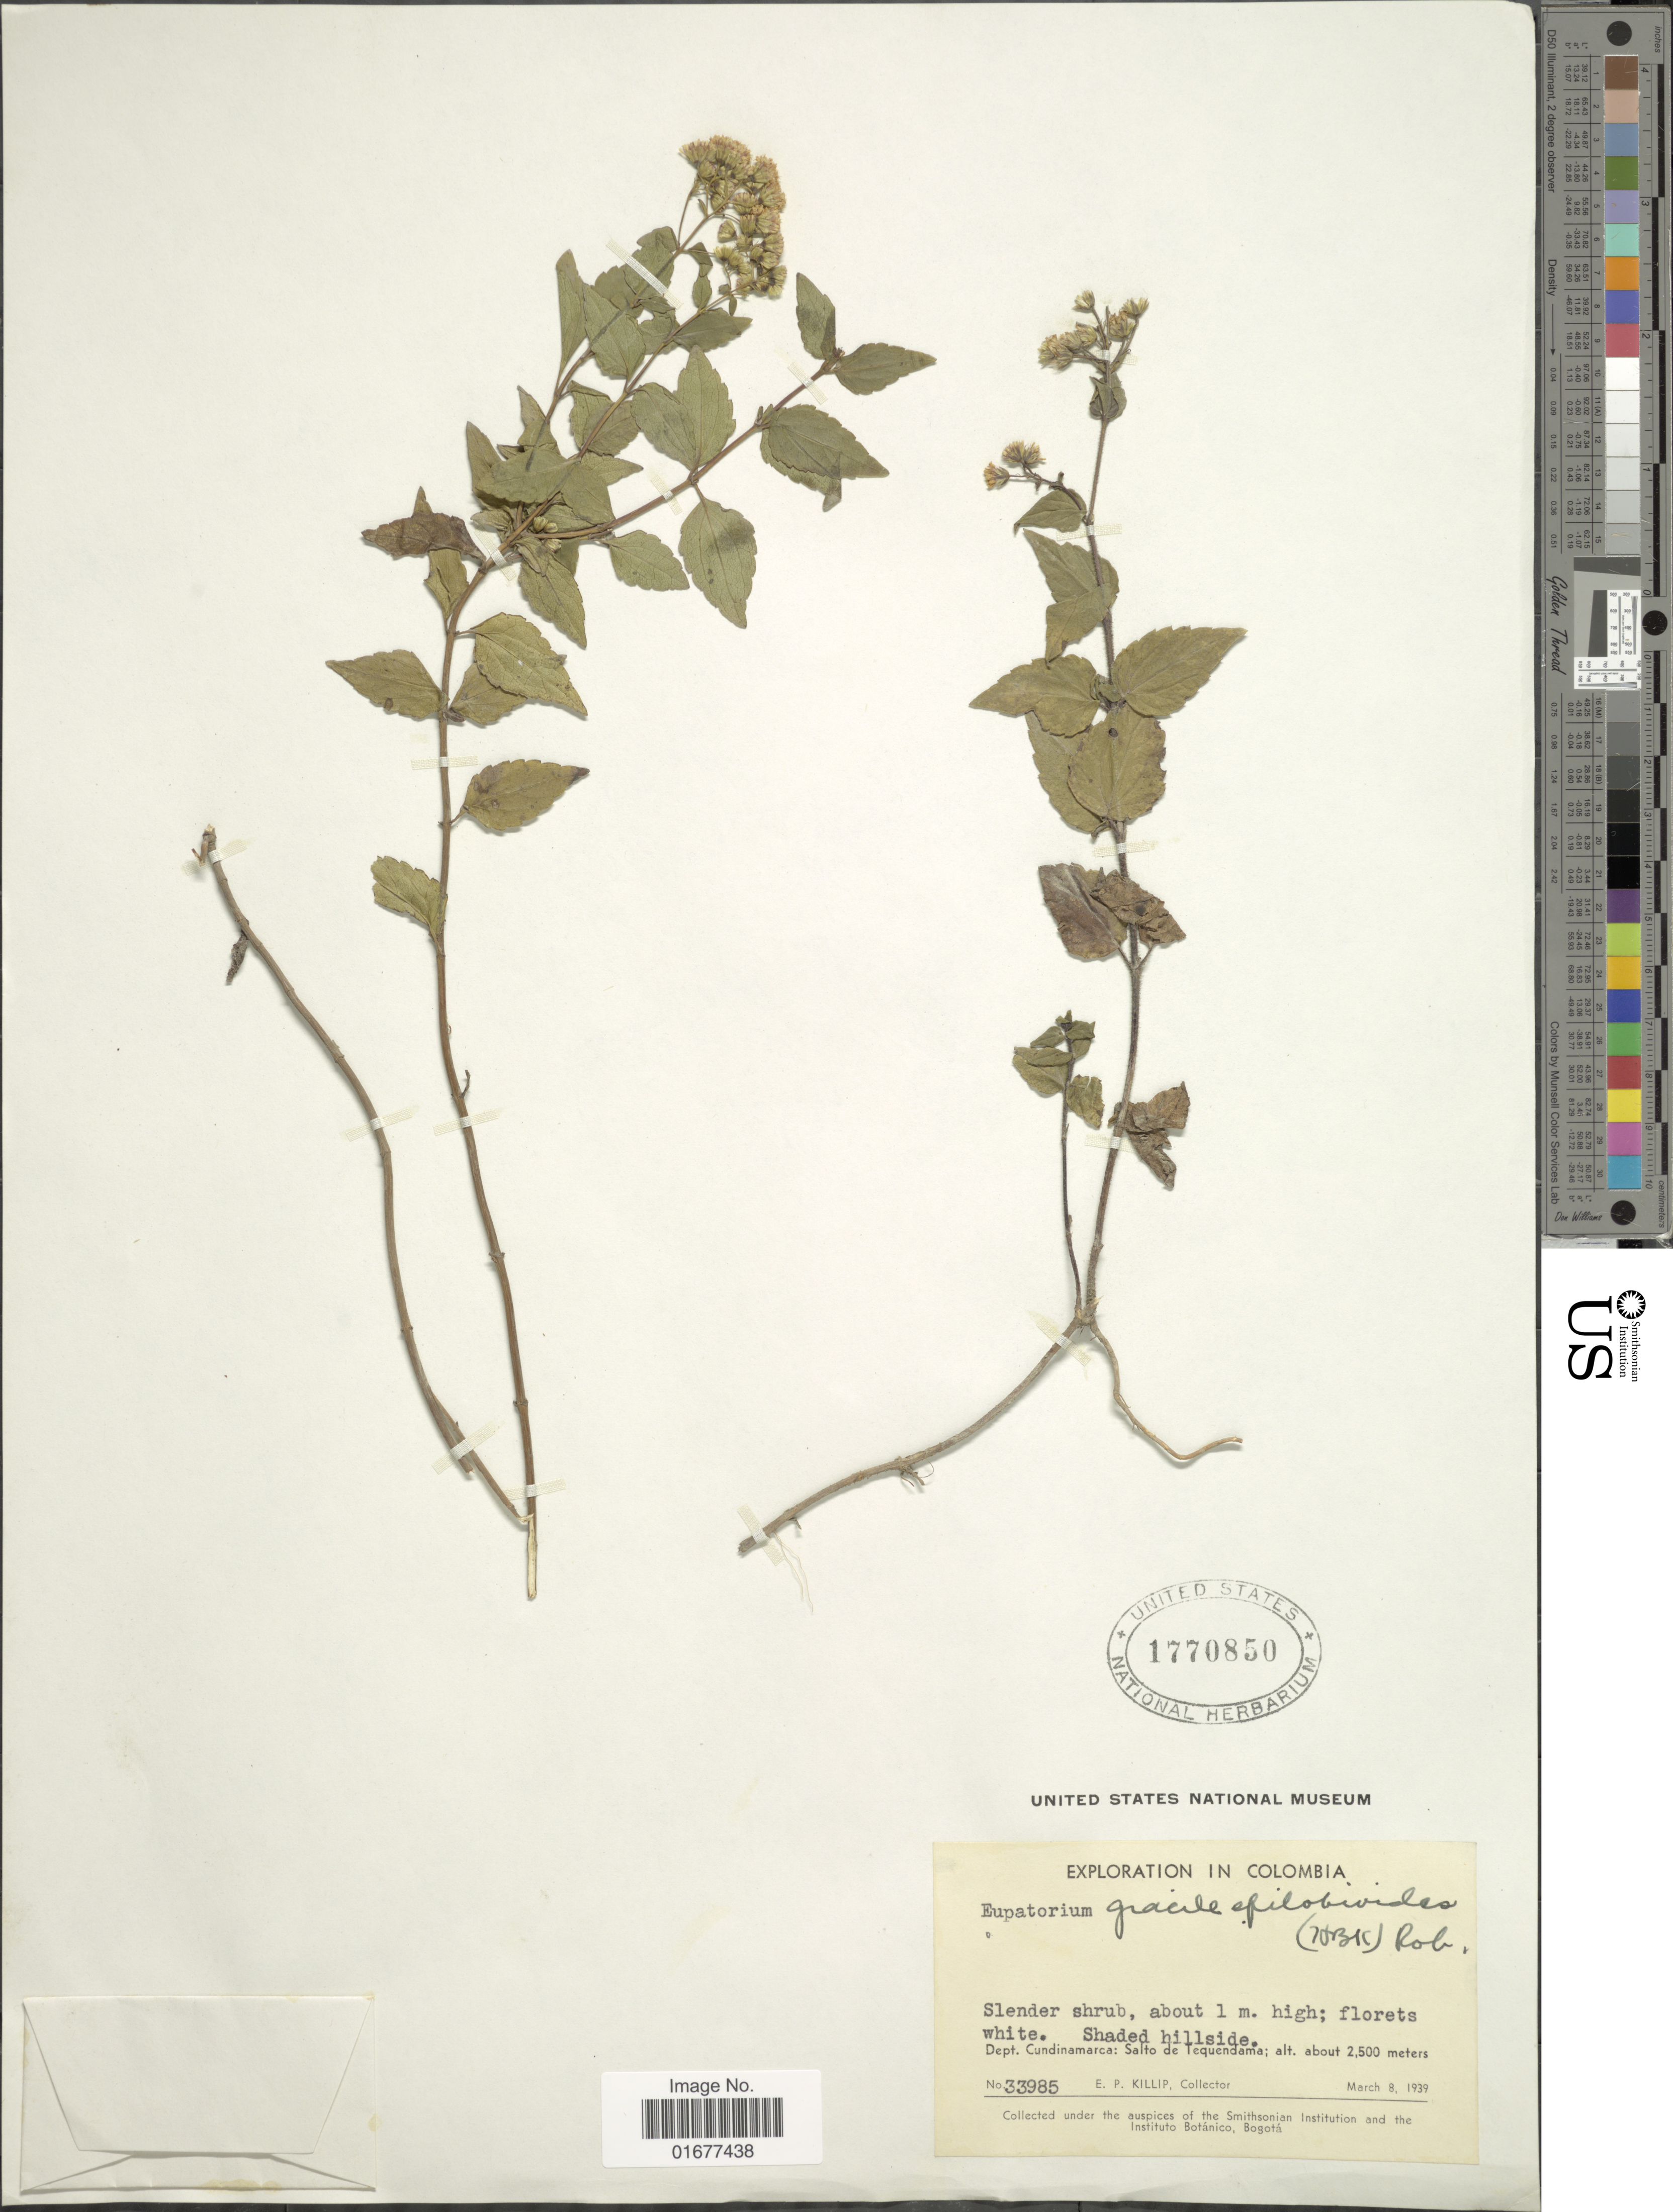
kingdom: Plantae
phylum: Tracheophyta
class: Magnoliopsida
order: Asterales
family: Asteraceae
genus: Ageratina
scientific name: Ageratina gracilis var. epilobioides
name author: (Kunth) R.M. King & H. Rob. ex Luteyn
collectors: E. P. Killip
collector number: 33985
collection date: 1939-03-09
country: Colombia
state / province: Cundinamarca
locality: Salto de Tequendama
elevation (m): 2500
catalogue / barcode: US 1770850